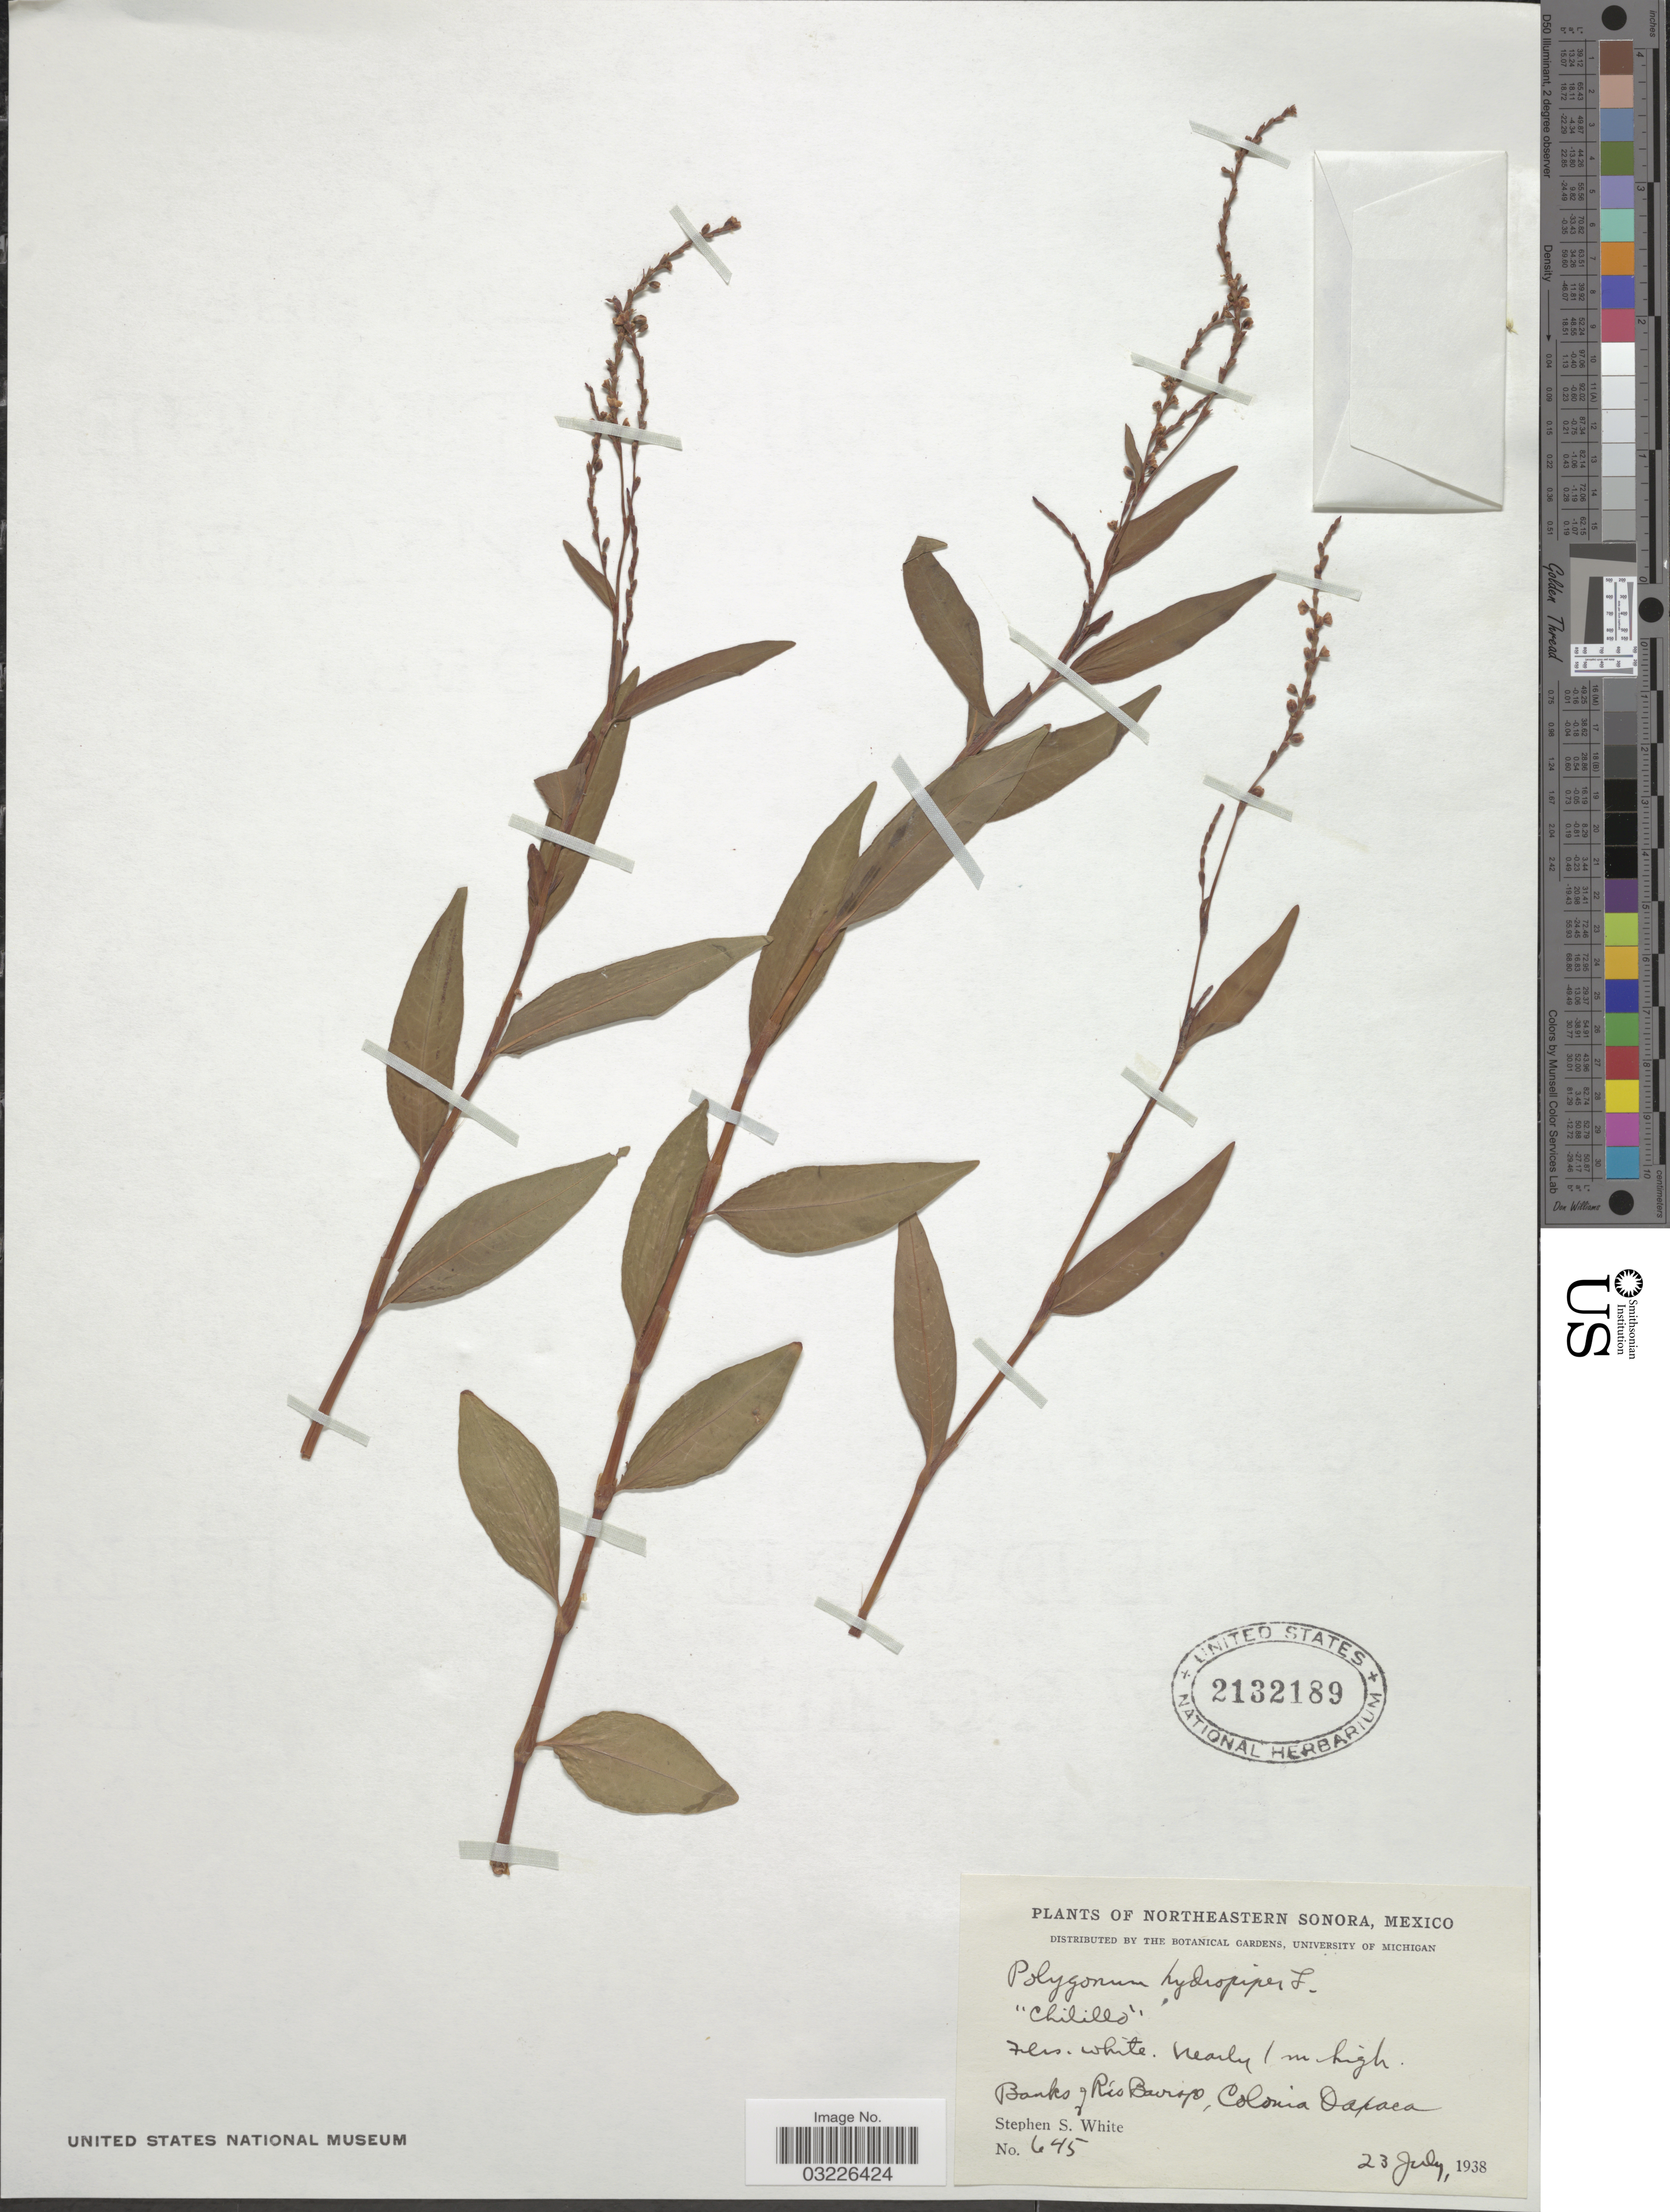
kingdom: Plantae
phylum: Tracheophyta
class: Magnoliopsida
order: Caryophyllales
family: Polygonaceae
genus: Polygonum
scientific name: Polygonum hydropiper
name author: L.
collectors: S. S. White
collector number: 645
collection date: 1938-07-23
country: Mexico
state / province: Sonora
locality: Northeastern Sonora. Banks of Rio Bavispe, Colonia Oaxaca.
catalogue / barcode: US 2132189